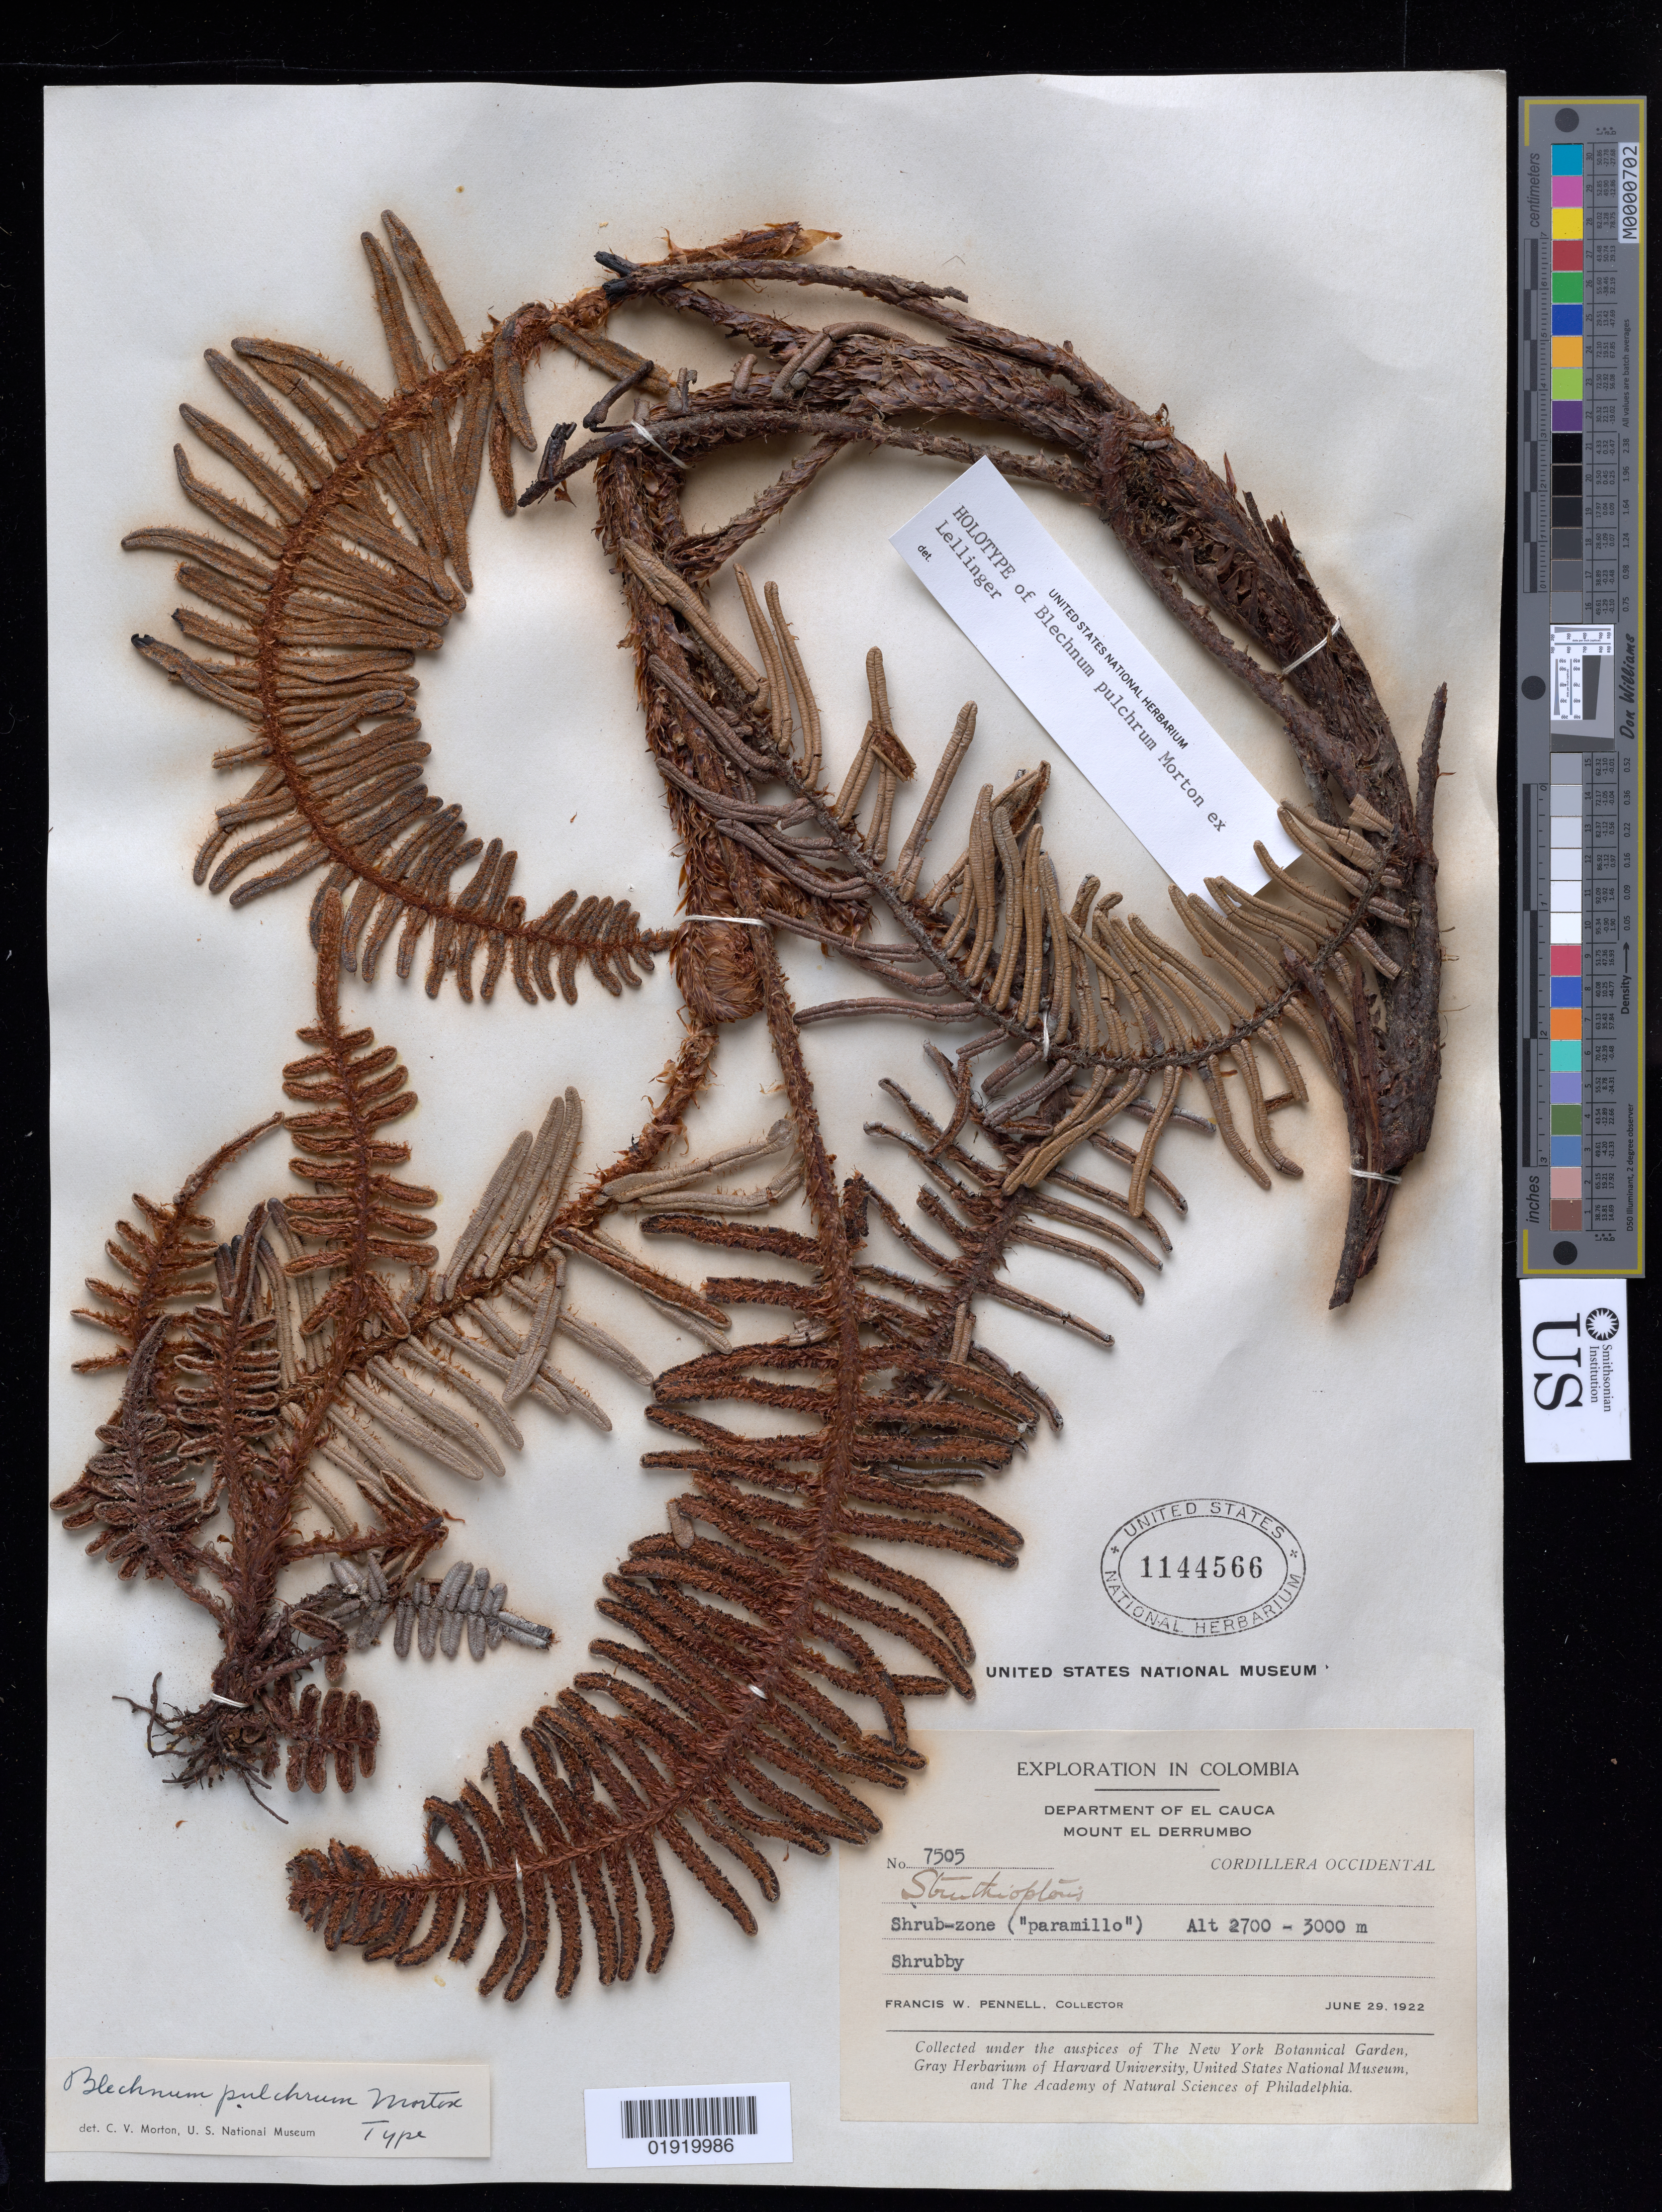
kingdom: Plantae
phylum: Tracheophyta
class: Polypodiopsida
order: Polypodiales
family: Blechnaceae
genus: Parablechnum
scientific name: Parablechnum stuebelii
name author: (Hieron.) Gasper & Salino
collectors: F. W. Pennell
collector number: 7505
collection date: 1922-06-29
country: Colombia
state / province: Cauca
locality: Department of El Cauca, Mount El Derrumbo, Cordillera occidental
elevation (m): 2700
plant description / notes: Annotated by C.V. Morton (undated) as "Type" of Blechnum pulchrum Morton, and by D. Lellinger (undated) as holotype of Blechnum pulchrum Morton ex Lellinger. Apparently ined. and neither name appears to be validly published. A duplicate of this collection at NY was annotated by R.C. Moran (2018) as Parablechum stuebelii (Hieron.) Gasper & Salino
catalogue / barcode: US 1144566